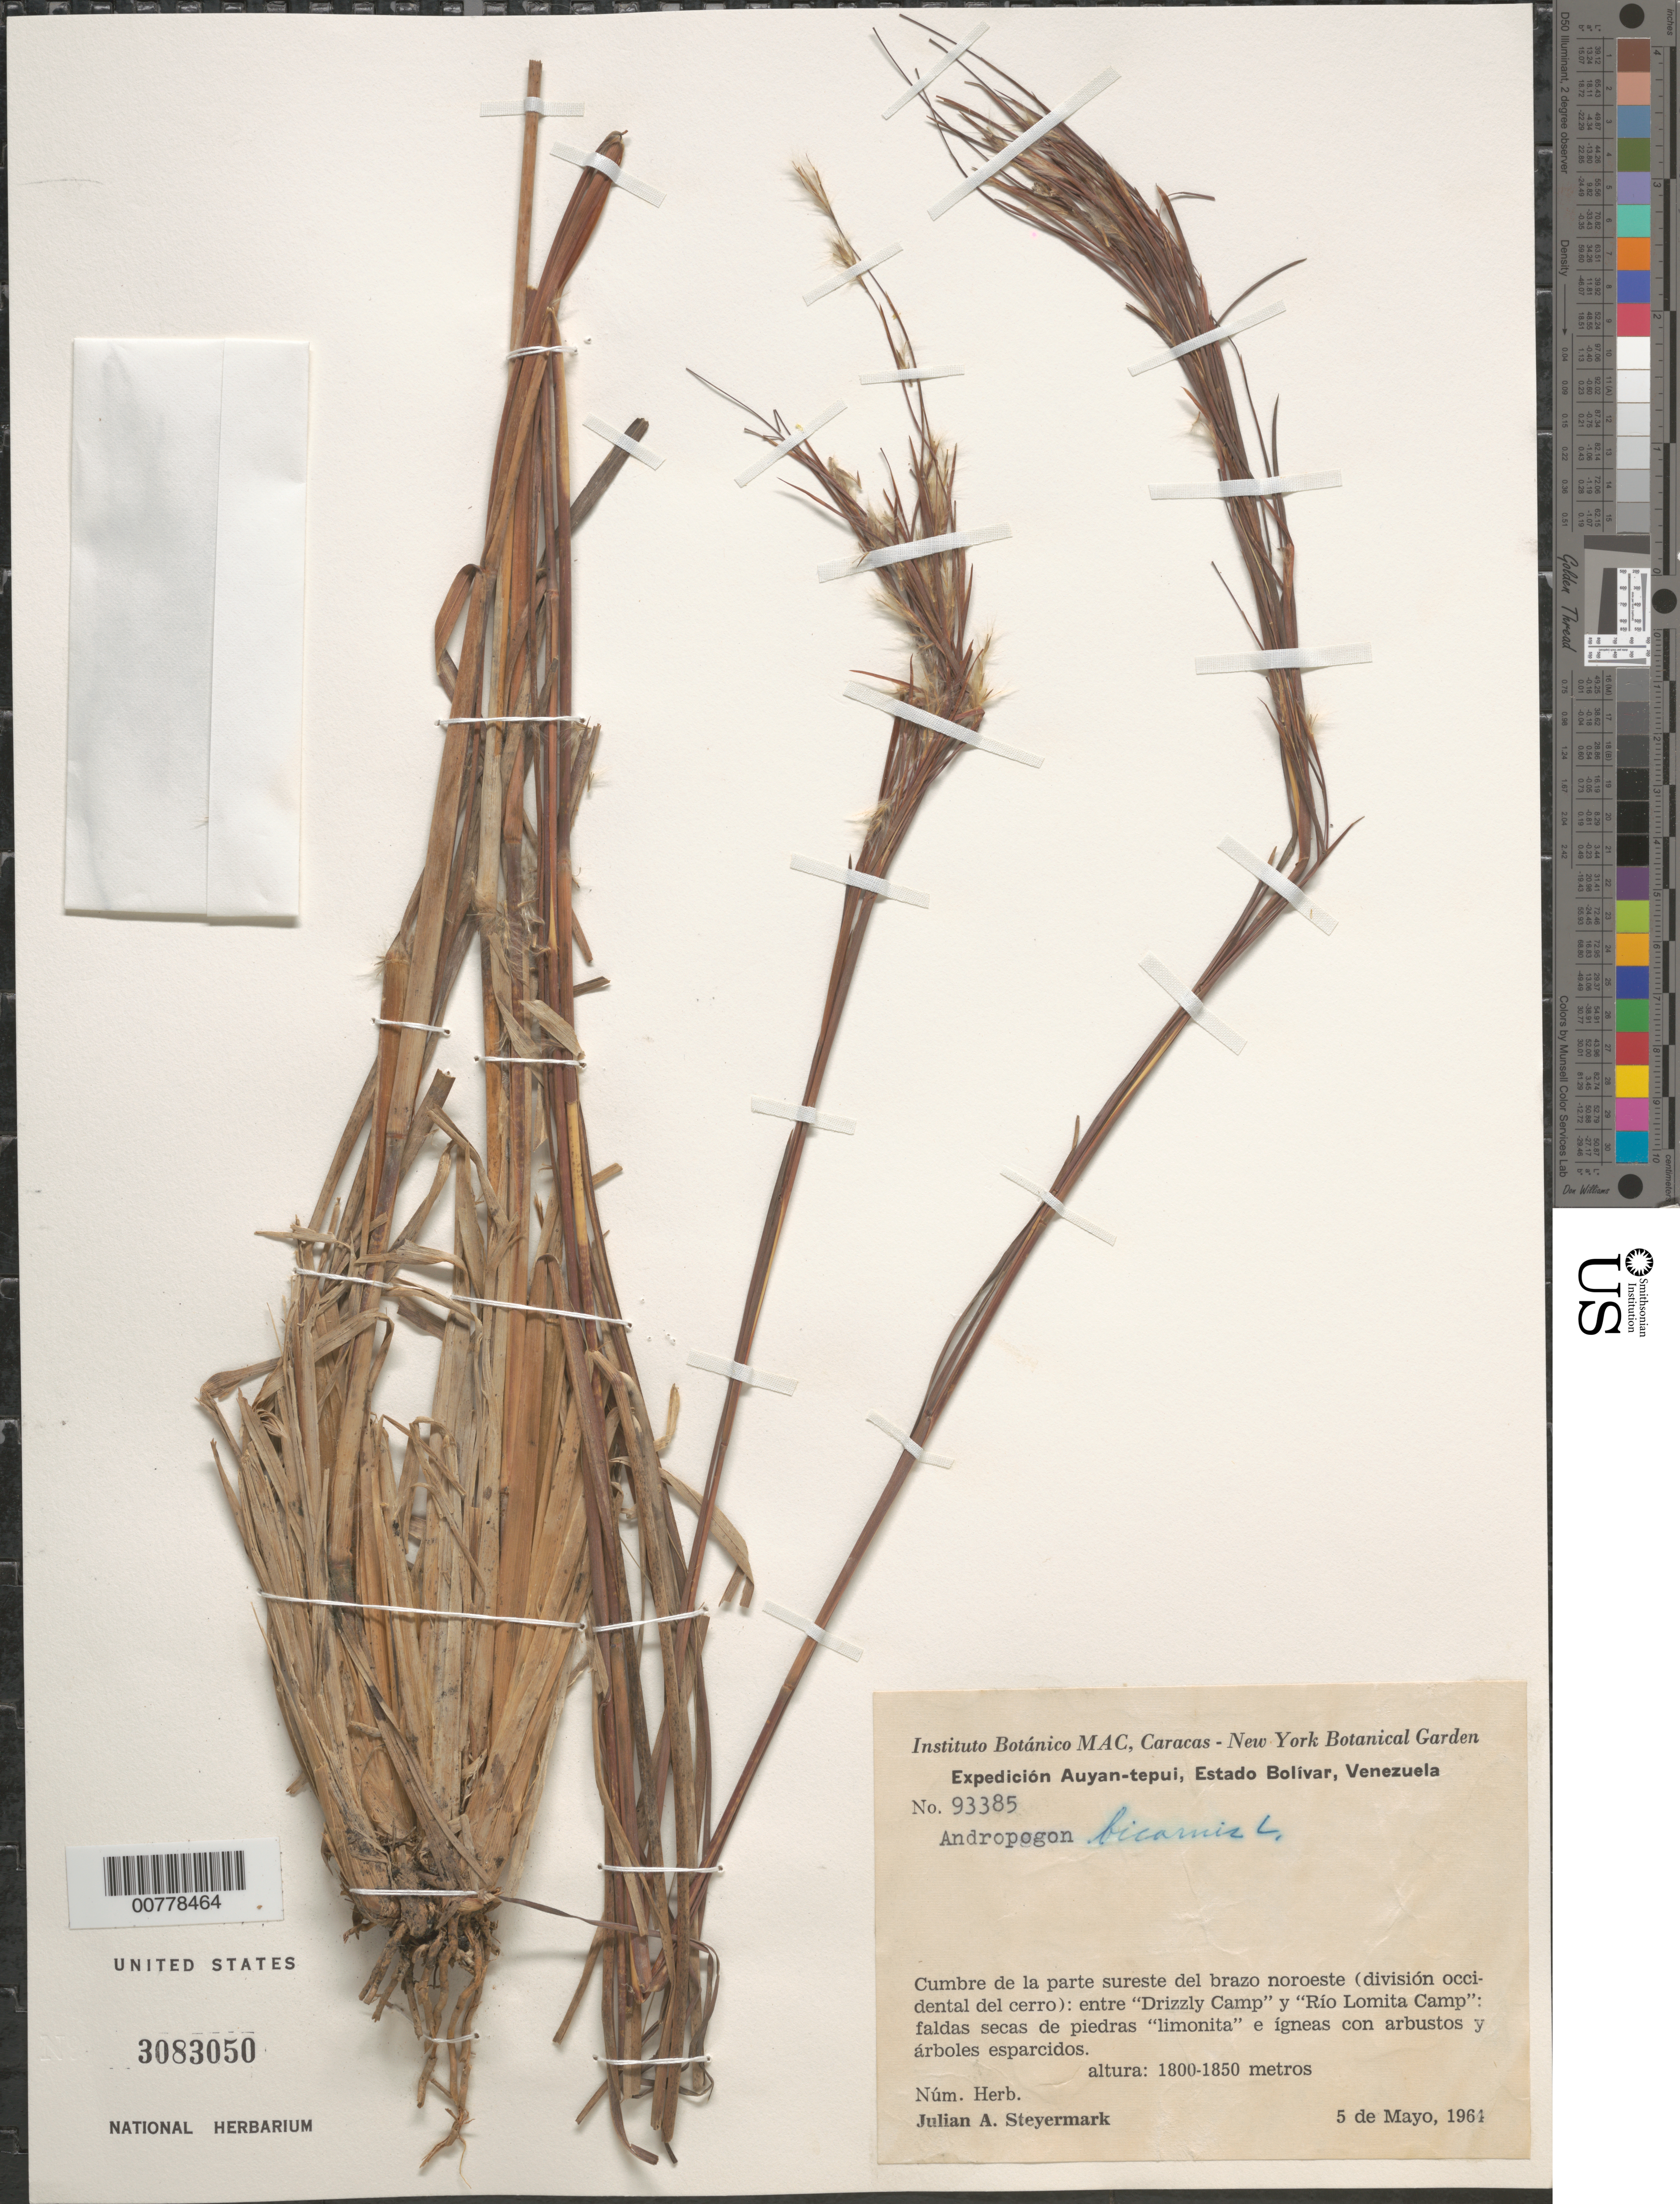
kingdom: Plantae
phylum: Tracheophyta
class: Liliopsida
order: Poales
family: Poaceae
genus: Andropogon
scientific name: Andropogon bicornis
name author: L.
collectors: J. Steyermark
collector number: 93385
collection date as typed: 5-May-64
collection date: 1964-05-05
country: Venezuela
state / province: Bolívar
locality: Auyan-tepuí, cumbre de la parte sureste del brazo noroeste (division occidental del cerro): entre "Drizzly Camp" y "Río Lomita Camp"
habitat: Faldas secas de piedras "limonita" e igneas con arubstos y arbolse esparcidos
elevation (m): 1800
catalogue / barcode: US 3083050